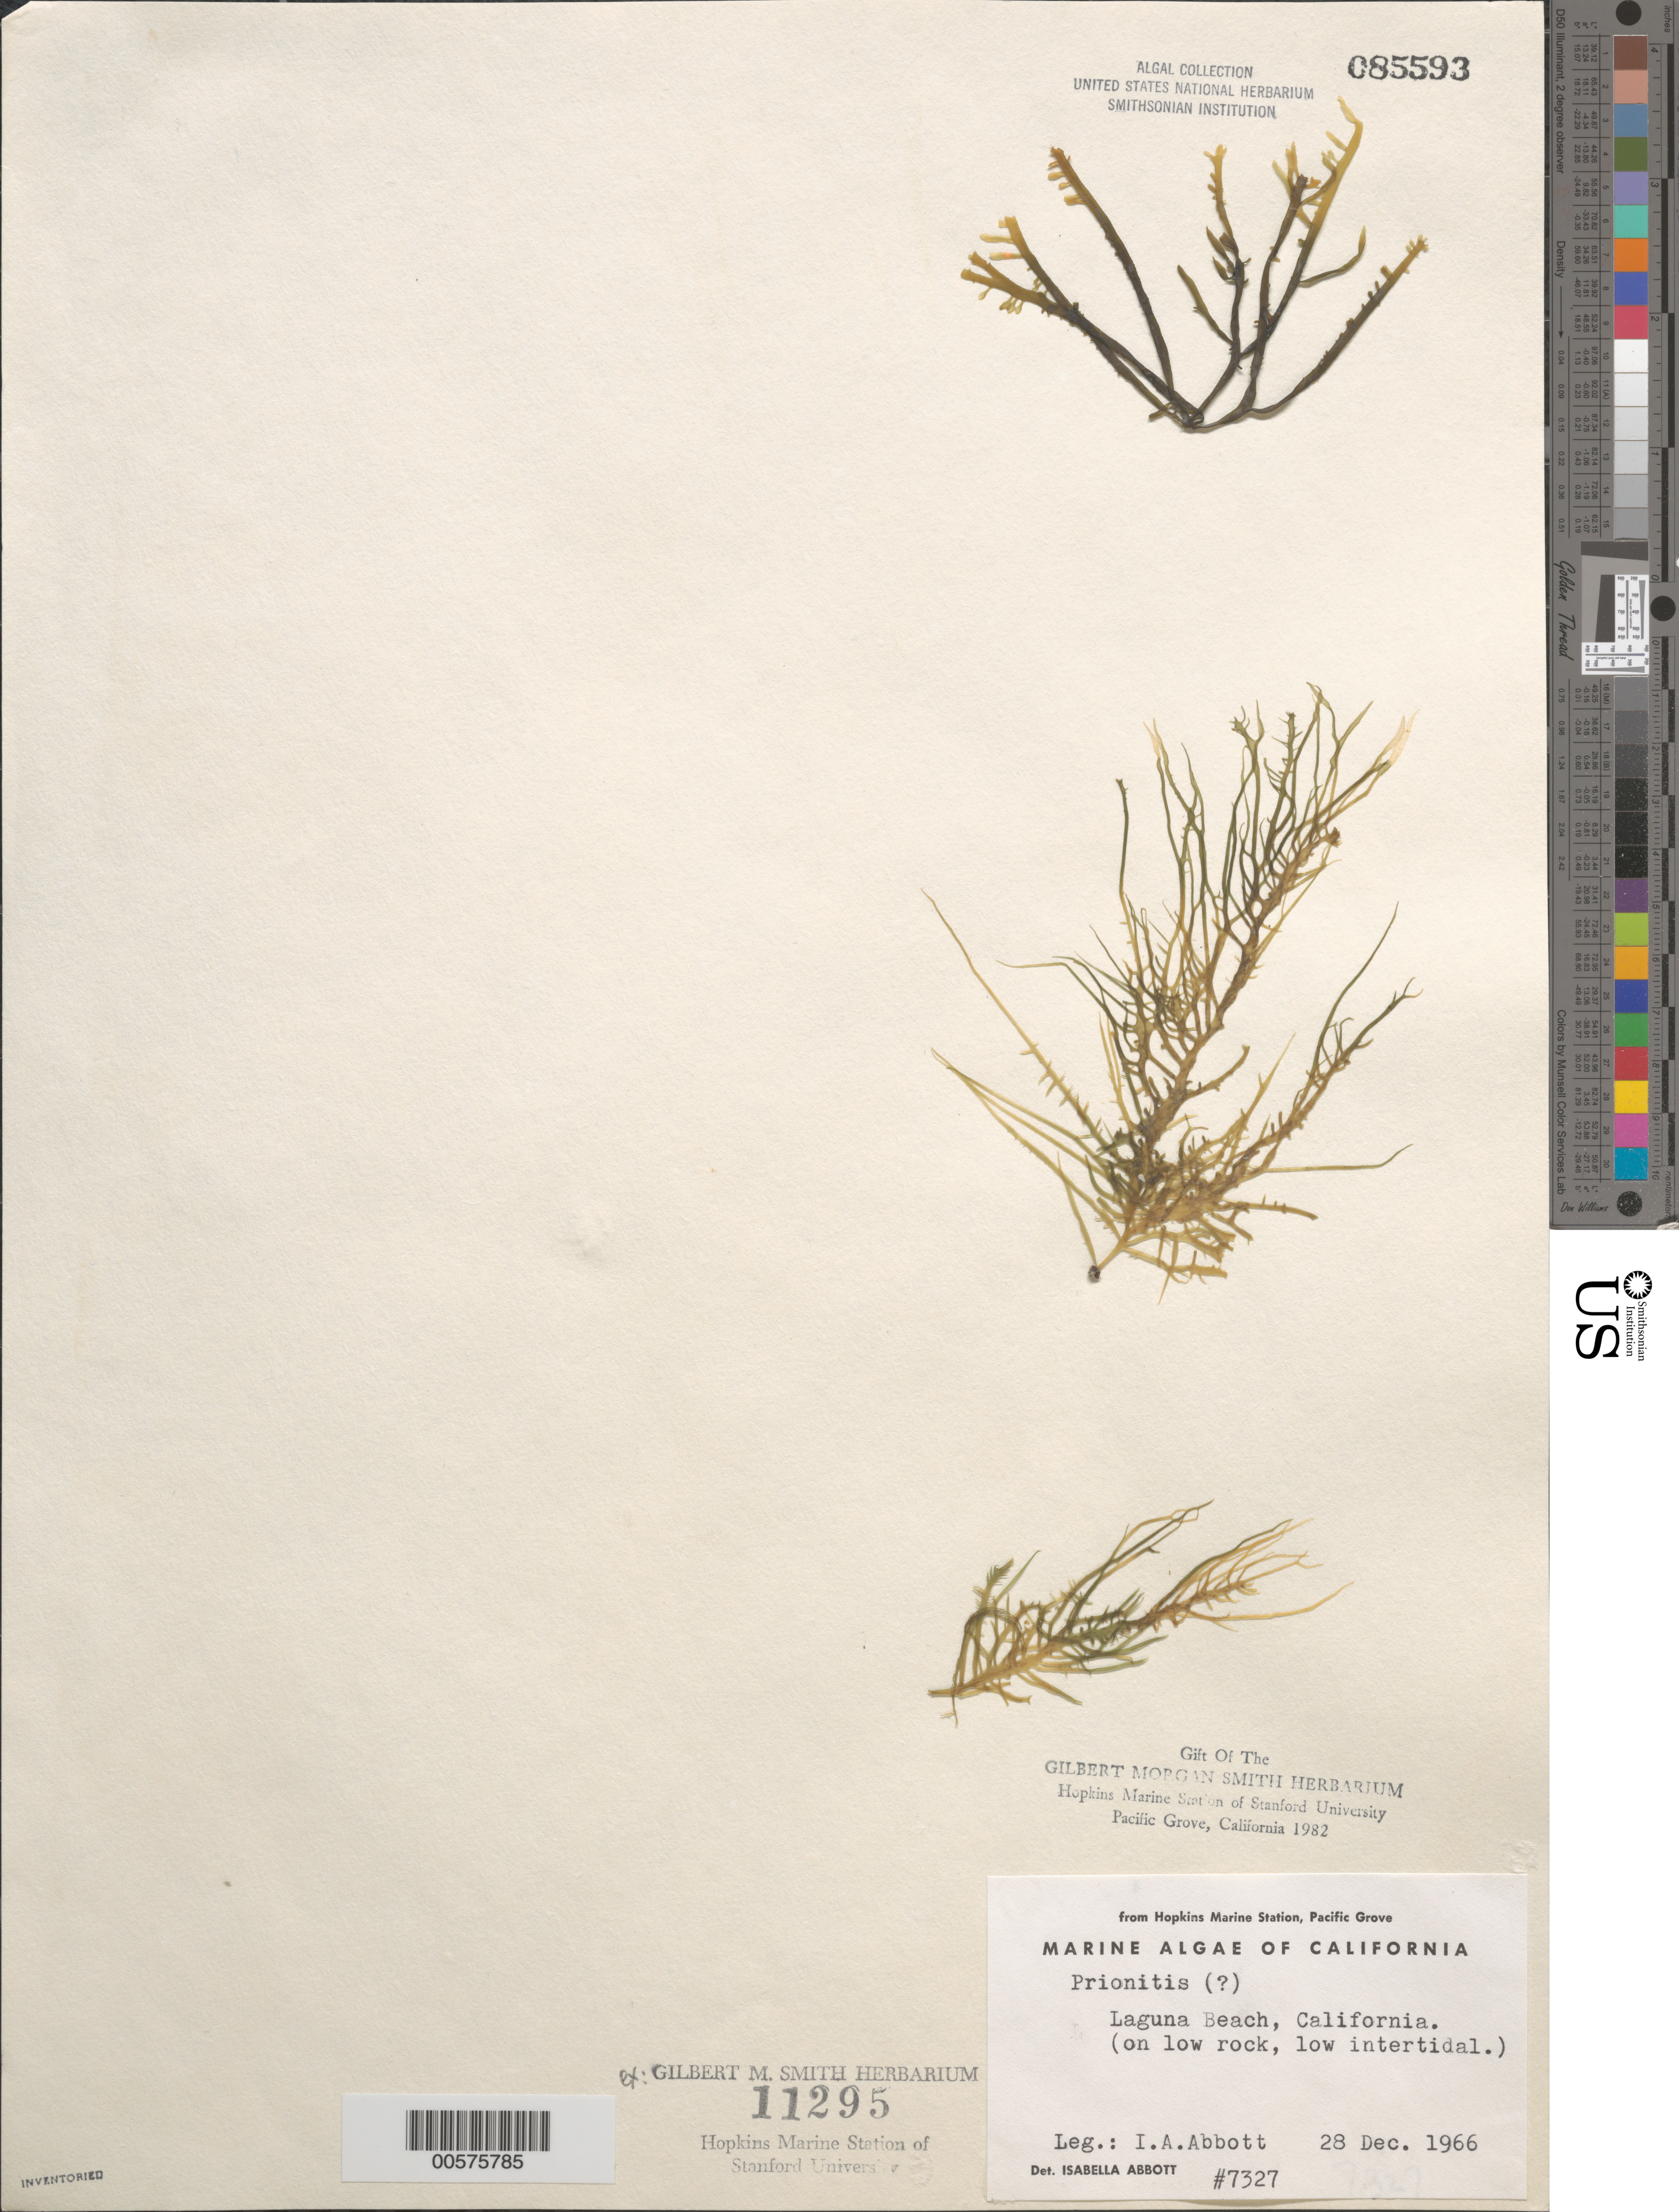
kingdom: Plantae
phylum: Rhodophyta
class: Florideophyceae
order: Cryptonemiales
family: Cryptonemiaceae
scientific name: Prionitis sp.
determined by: Abbott, Isabella A.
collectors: I. A. Abbott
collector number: IAA 7327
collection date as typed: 28 Dec 1966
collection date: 1966-12-28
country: United States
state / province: California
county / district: Orange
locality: Laguna Beach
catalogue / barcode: US 85593